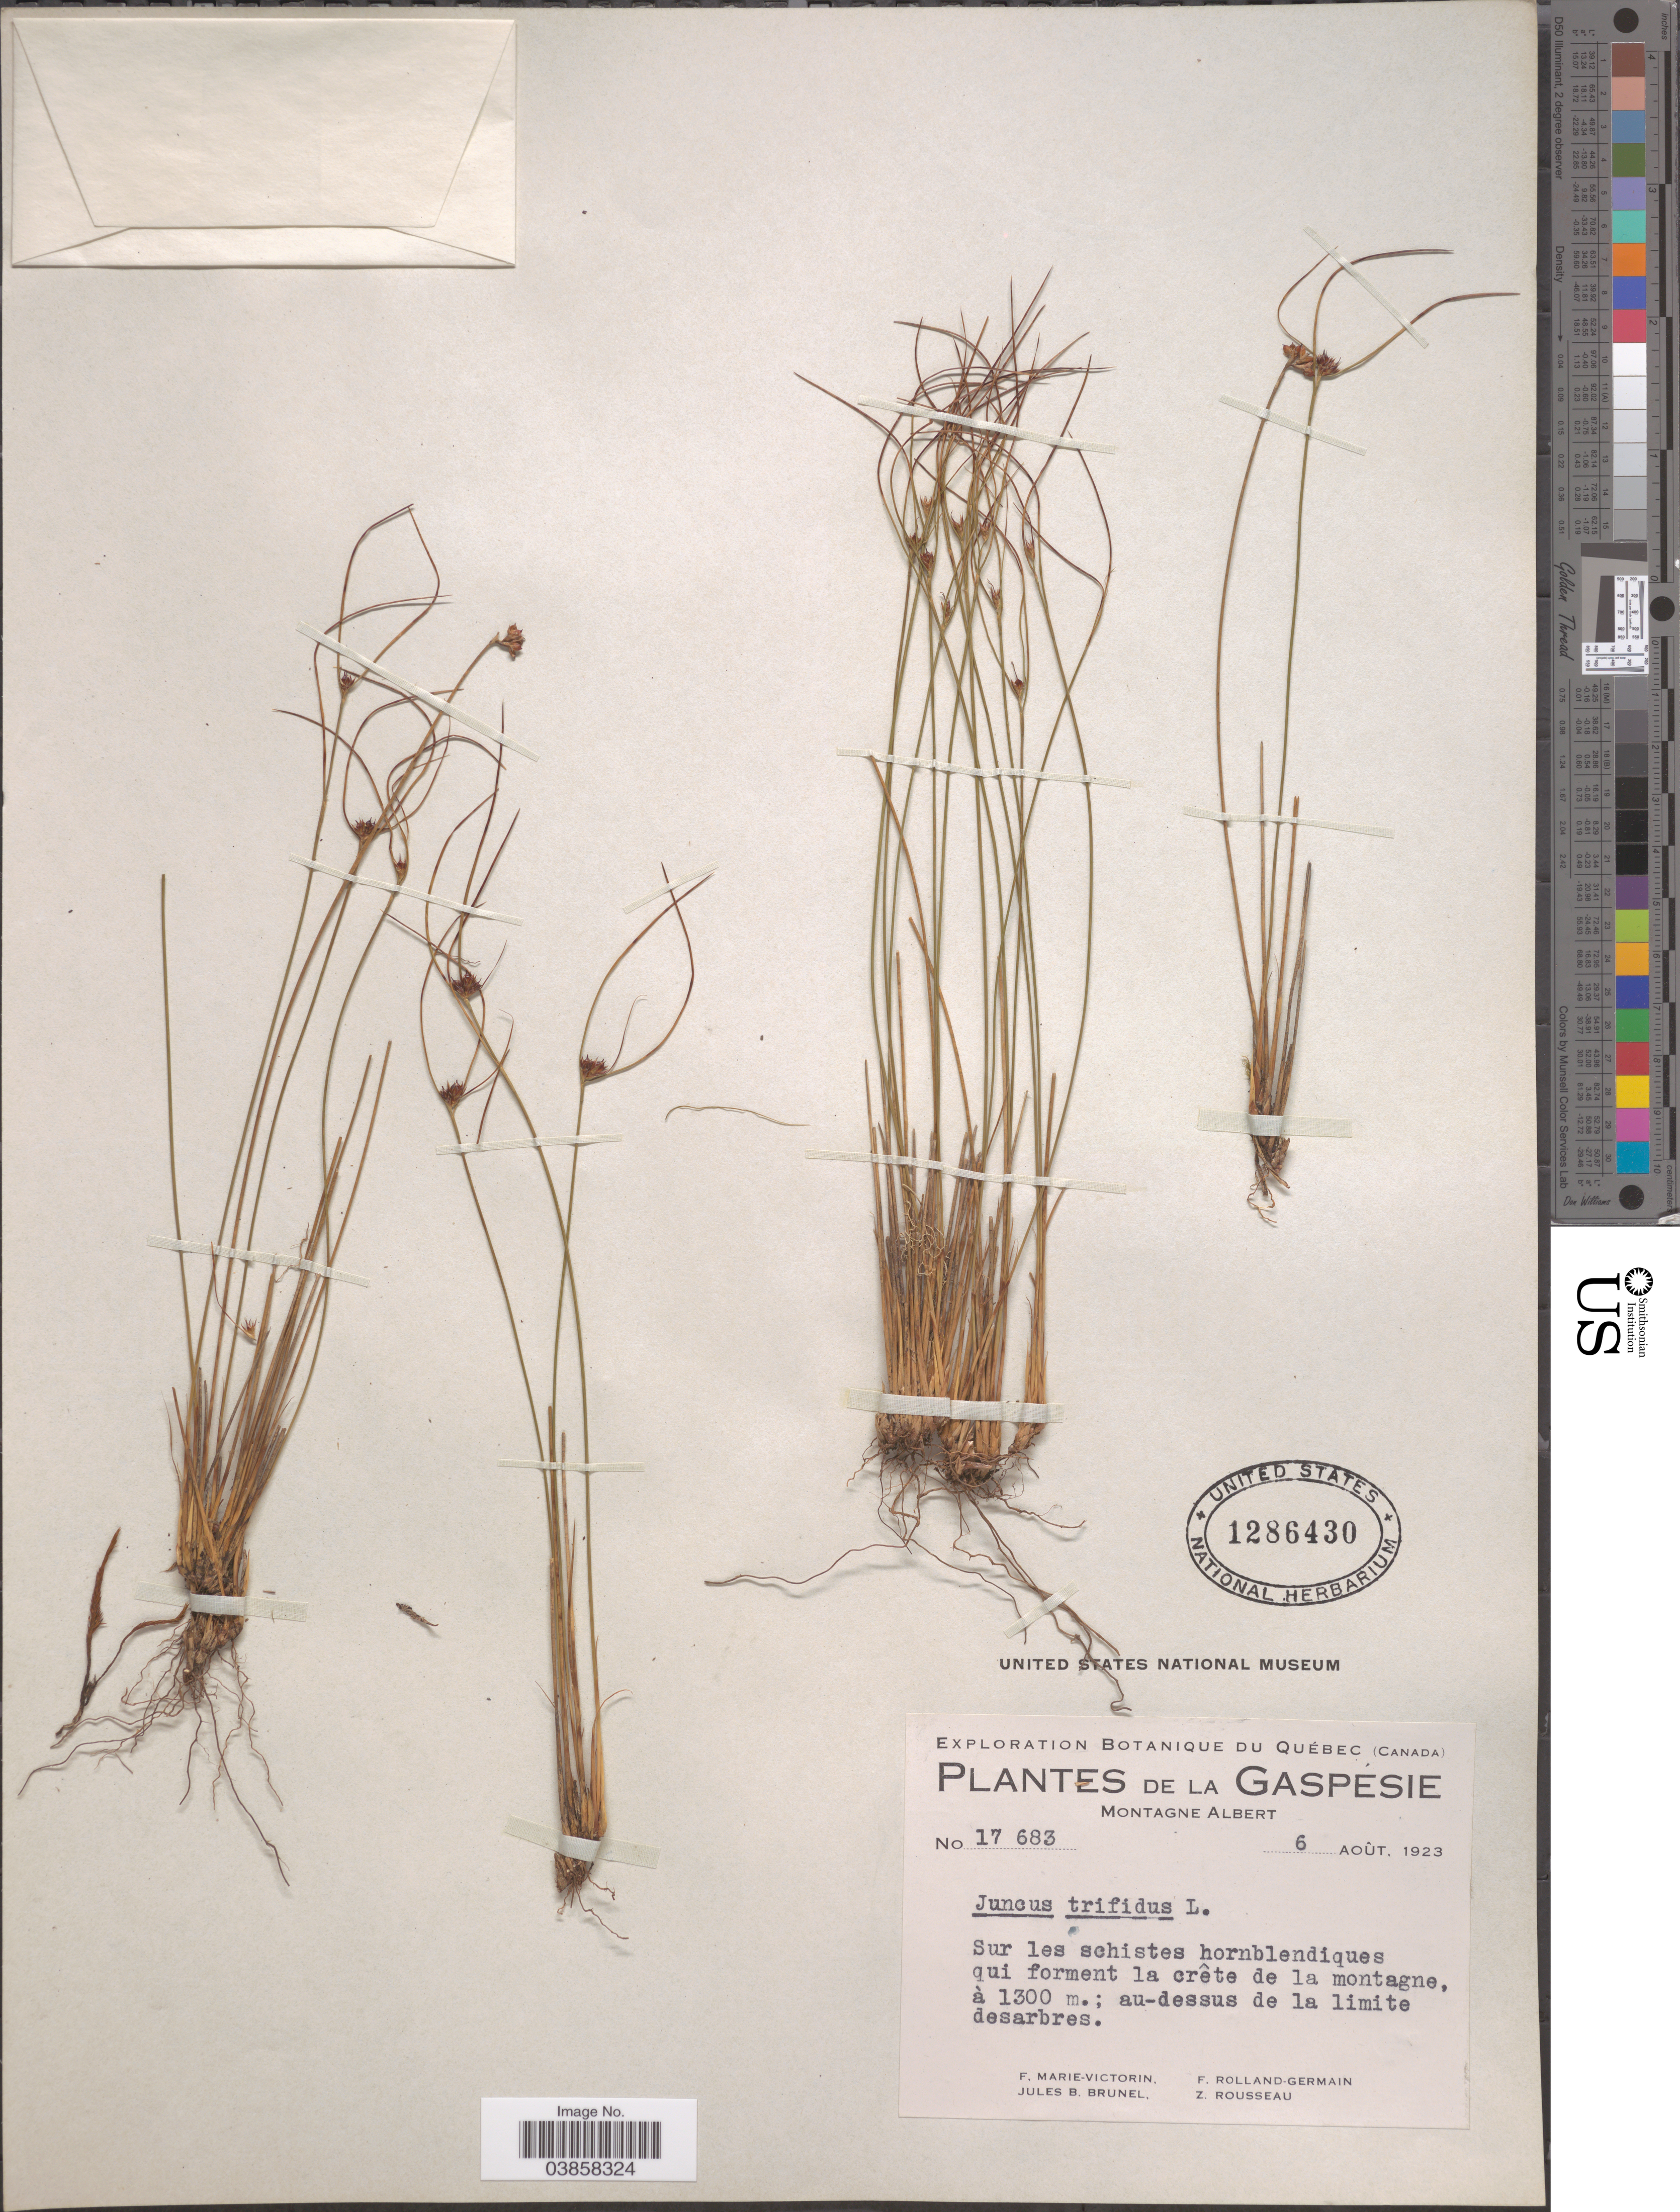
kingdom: Plantae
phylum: Tracheophyta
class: Liliopsida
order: Poales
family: Juncaceae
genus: Juncus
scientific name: Juncus trifidus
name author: L.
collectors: F. Marie-Victorin, J. Brunel, Rolland-Germain & Z. Rousseau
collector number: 17683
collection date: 1923-08-06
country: Canada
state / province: Quebec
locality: Gaspésie. Montagne Albert.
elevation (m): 1300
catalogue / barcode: US 1286430